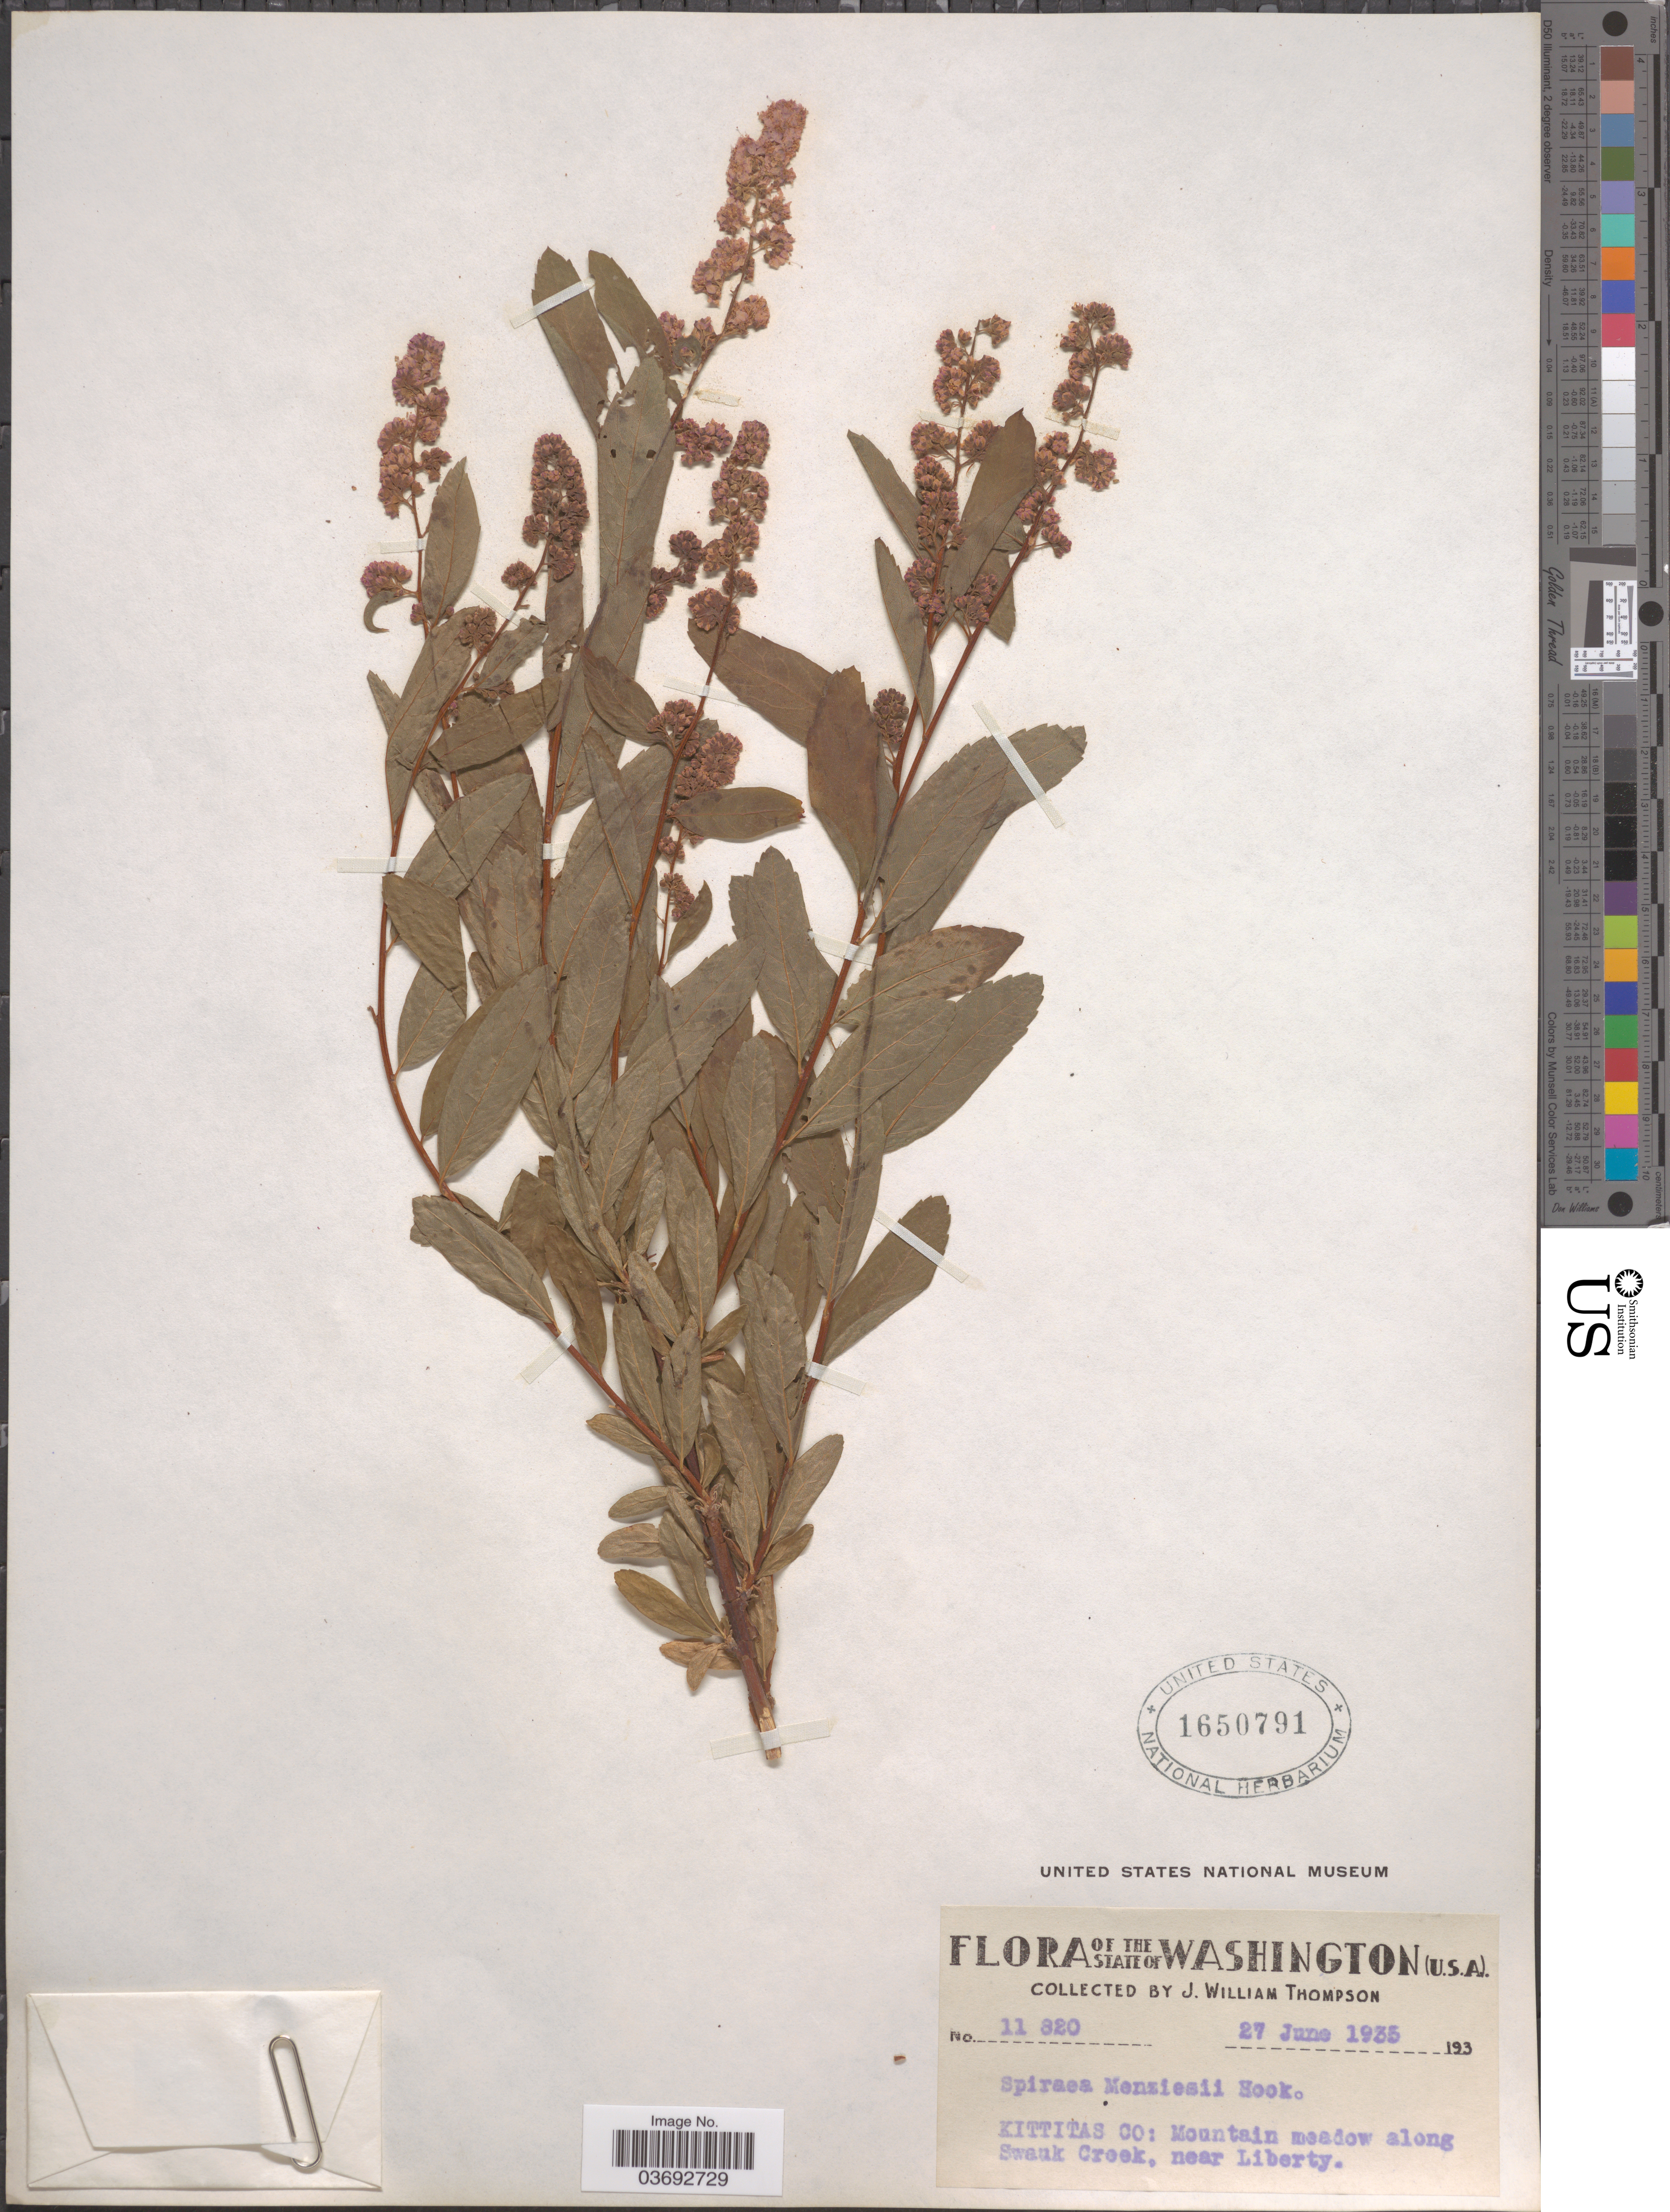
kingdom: Plantae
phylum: Tracheophyta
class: Magnoliopsida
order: Rosales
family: Rosaceae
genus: Spiraea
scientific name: Spiraea menziesii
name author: Hook.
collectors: J. W. Thompson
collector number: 11820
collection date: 1935-06-27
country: United States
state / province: Washington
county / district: Kittitas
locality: Kittitas Co: Mountain meadow along Swauk Creek, near Liberty.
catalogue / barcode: US 1650791